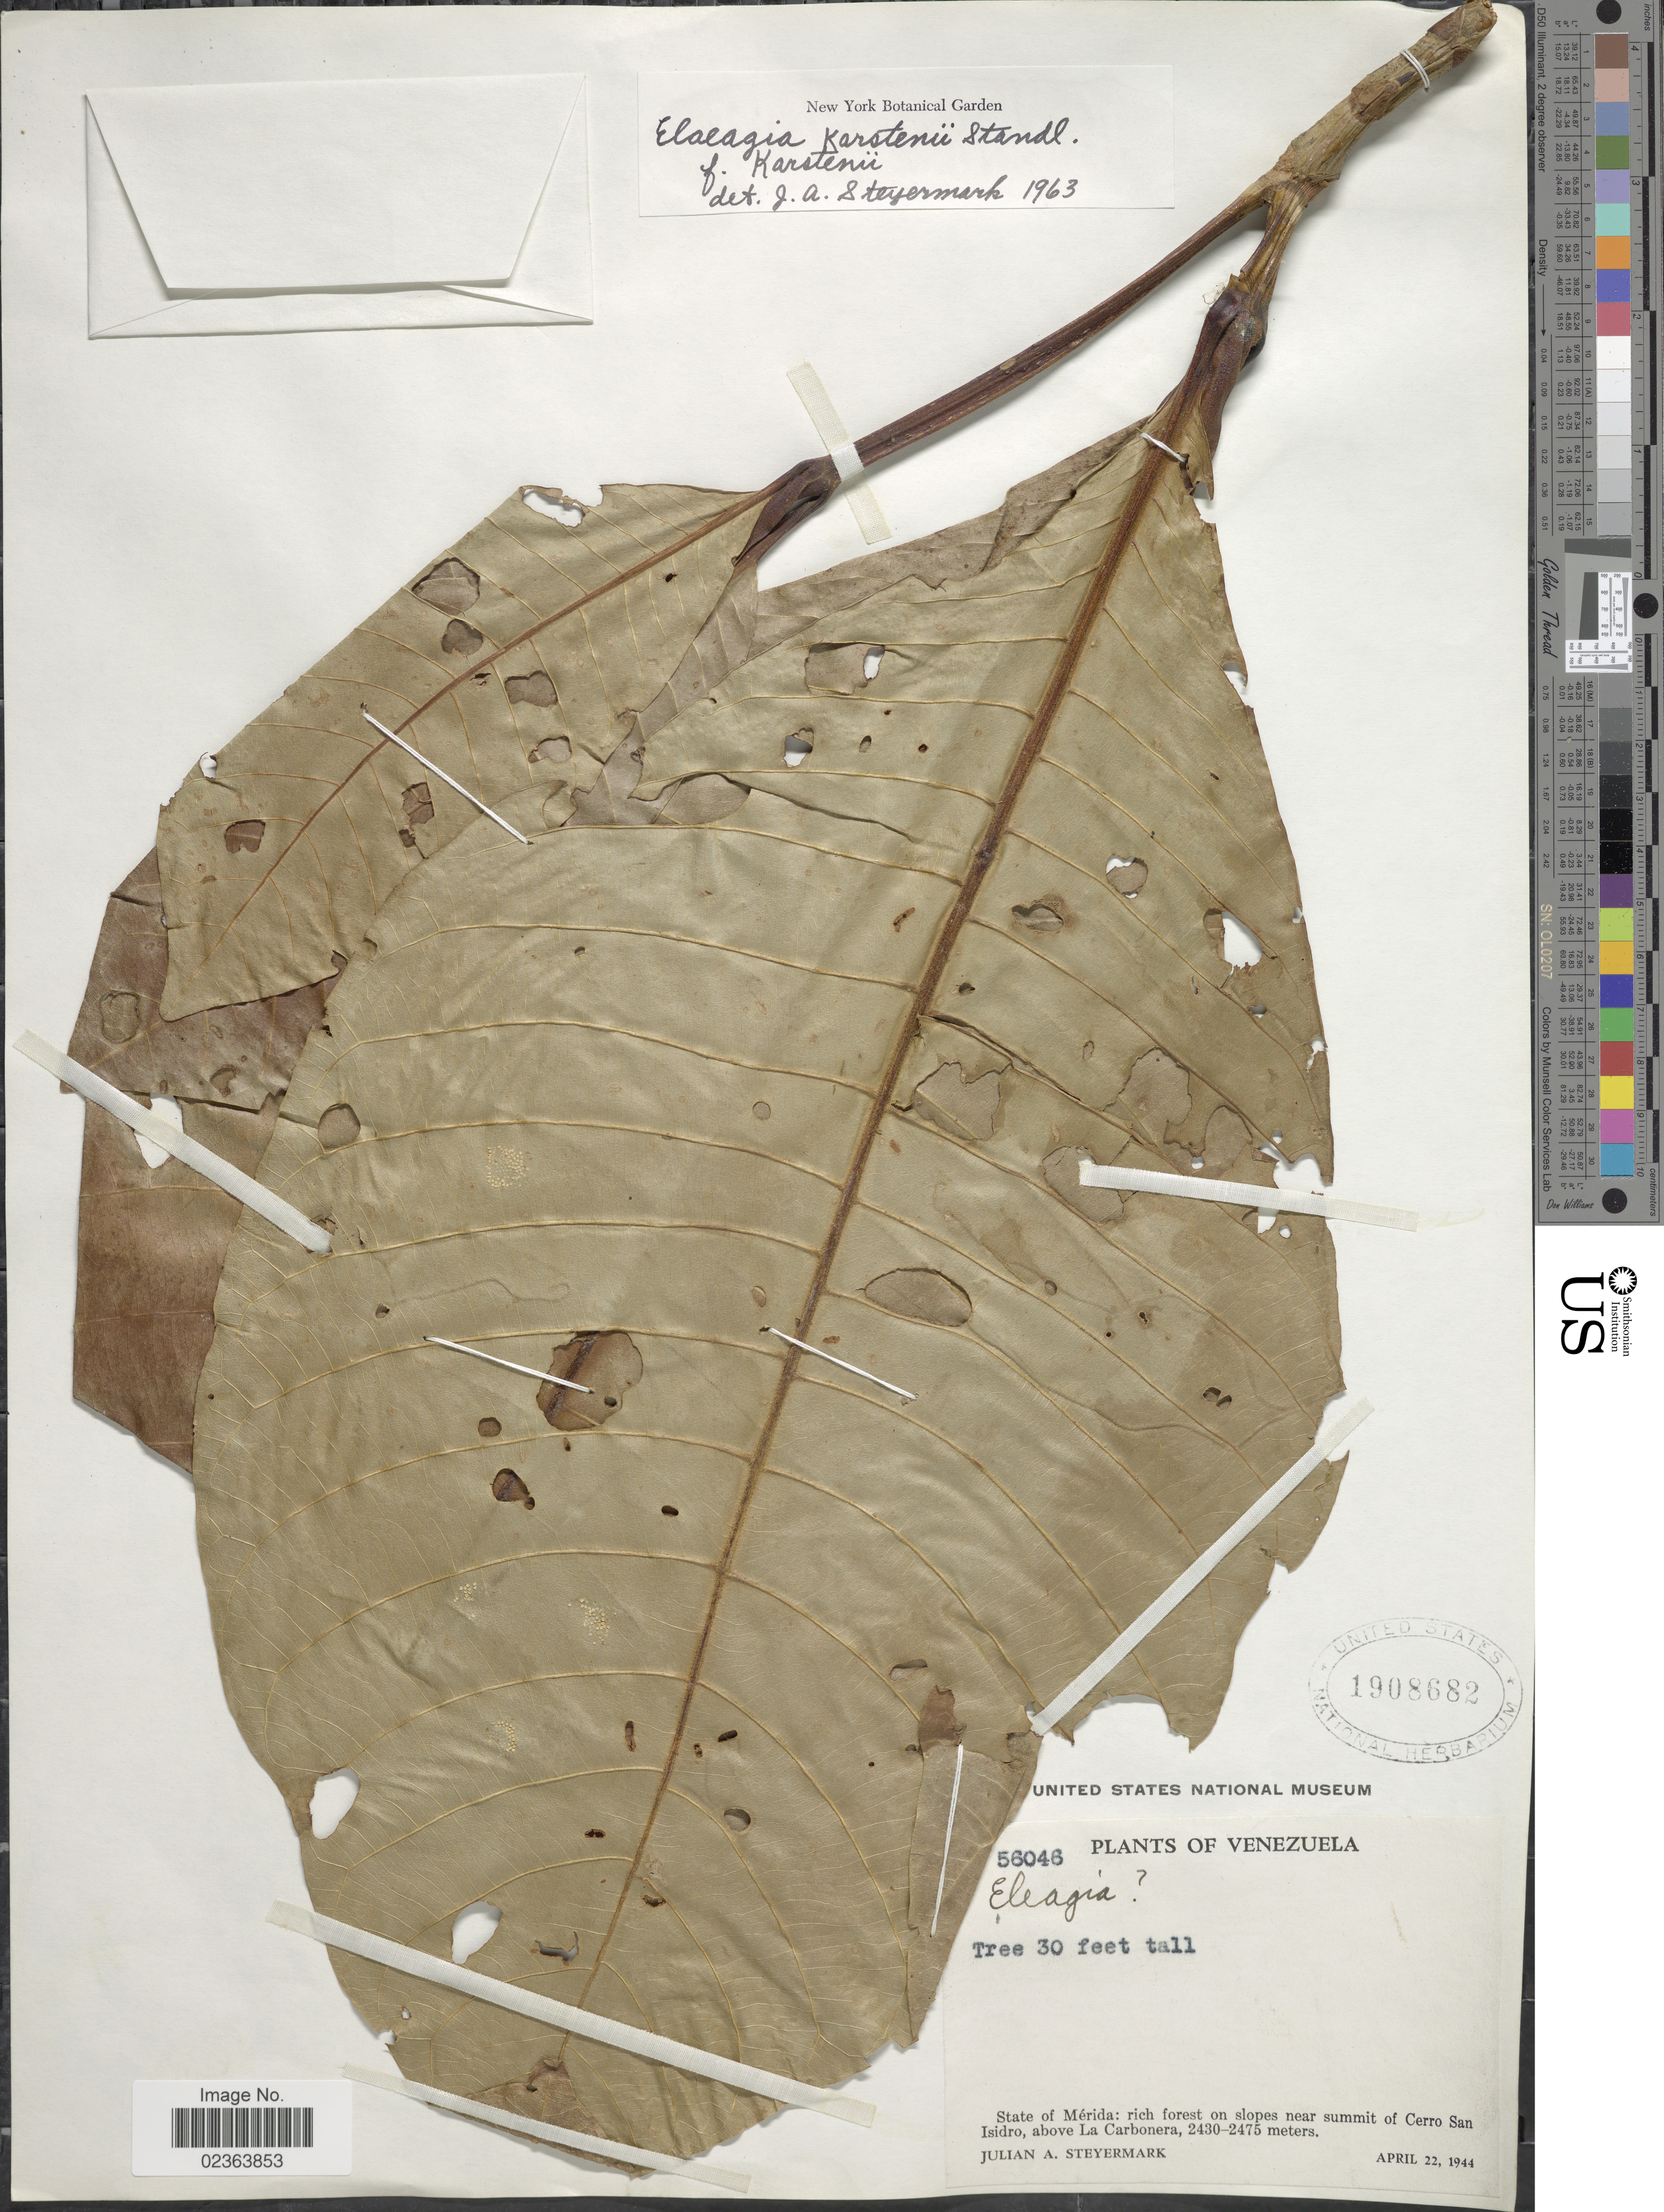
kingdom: Plantae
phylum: Tracheophyta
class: Magnoliopsida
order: Gentianales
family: Rubiaceae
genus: Elaeagia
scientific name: Elaeagia karstenii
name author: Standl.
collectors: J. Steyermark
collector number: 56046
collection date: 1944-04-22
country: Venezuela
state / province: Mérida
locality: State of Merida, rich forest on slopes near summit of Cerro San Isidro, above La Carbonera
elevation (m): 2430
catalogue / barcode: US 1908682